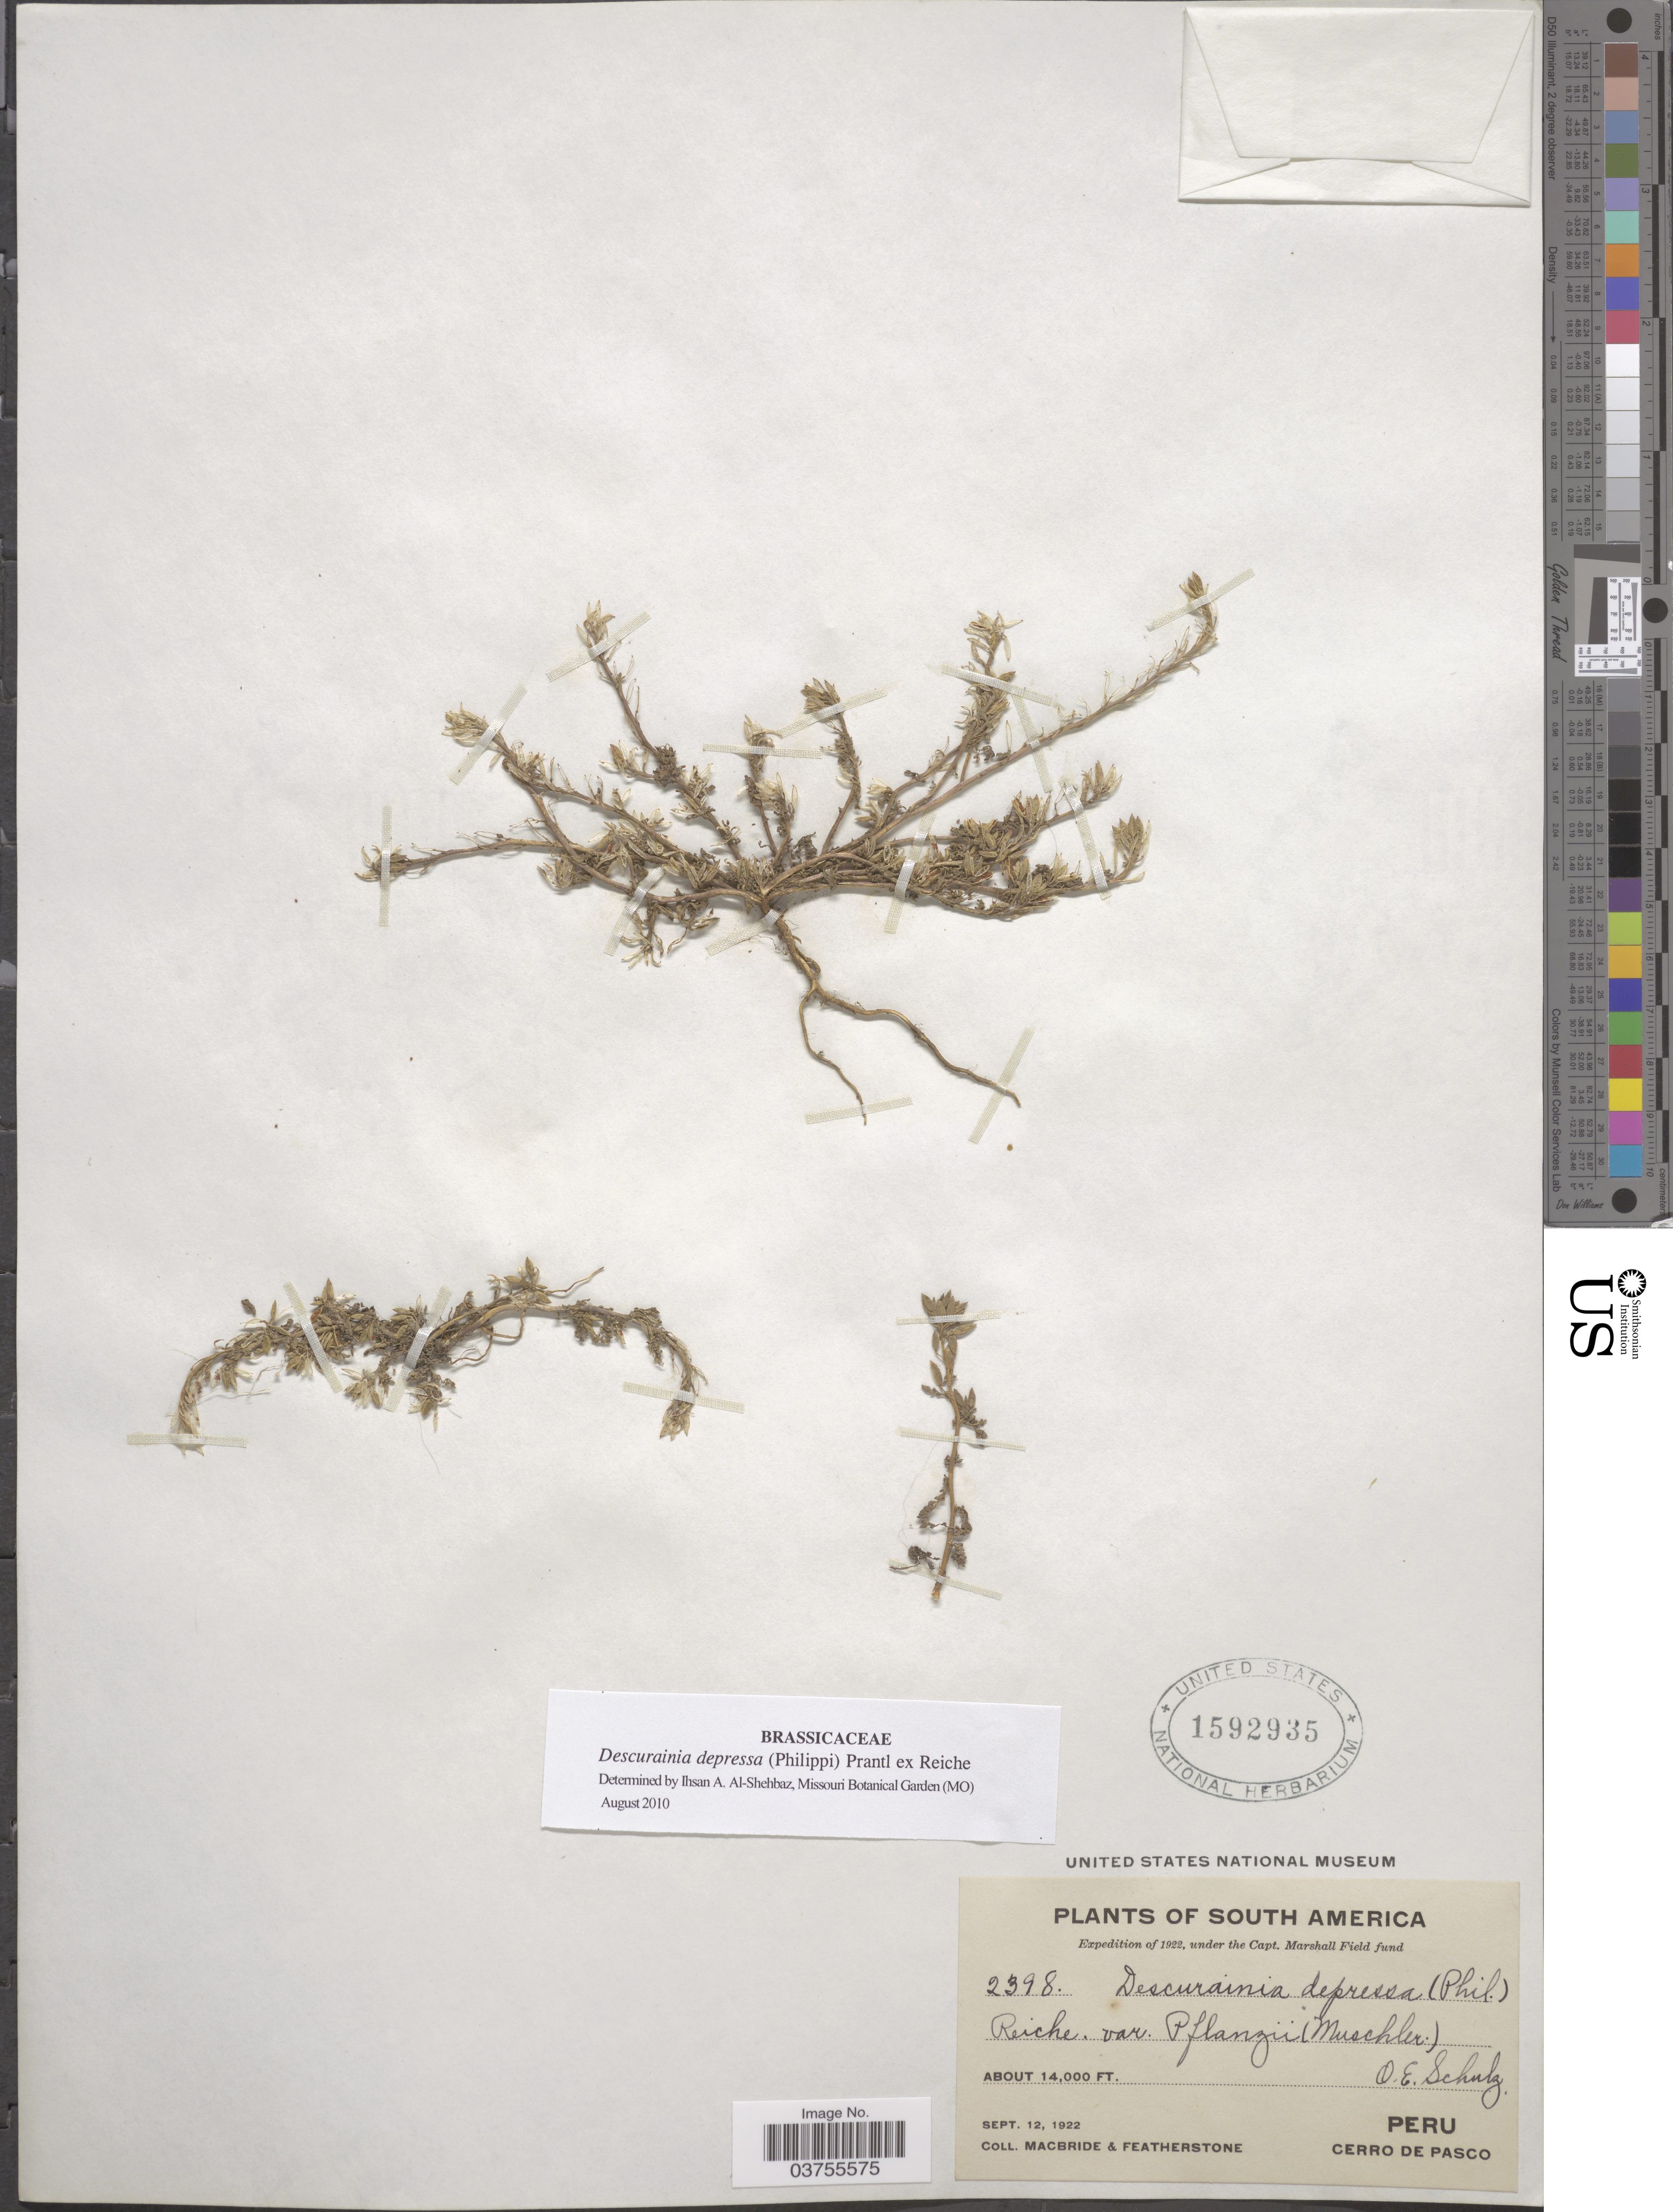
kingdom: Plantae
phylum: Tracheophyta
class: Magnoliopsida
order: Brassicales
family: Brassicaceae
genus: Descurainia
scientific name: Descurainia depressa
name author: (Phil. & C.A. Mey.) Prantl ex Reiche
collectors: Macbride, -- & -. Featherstone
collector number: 2398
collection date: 1922-09-12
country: Peru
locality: Cerro de Pasco.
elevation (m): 4267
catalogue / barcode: US 1592935